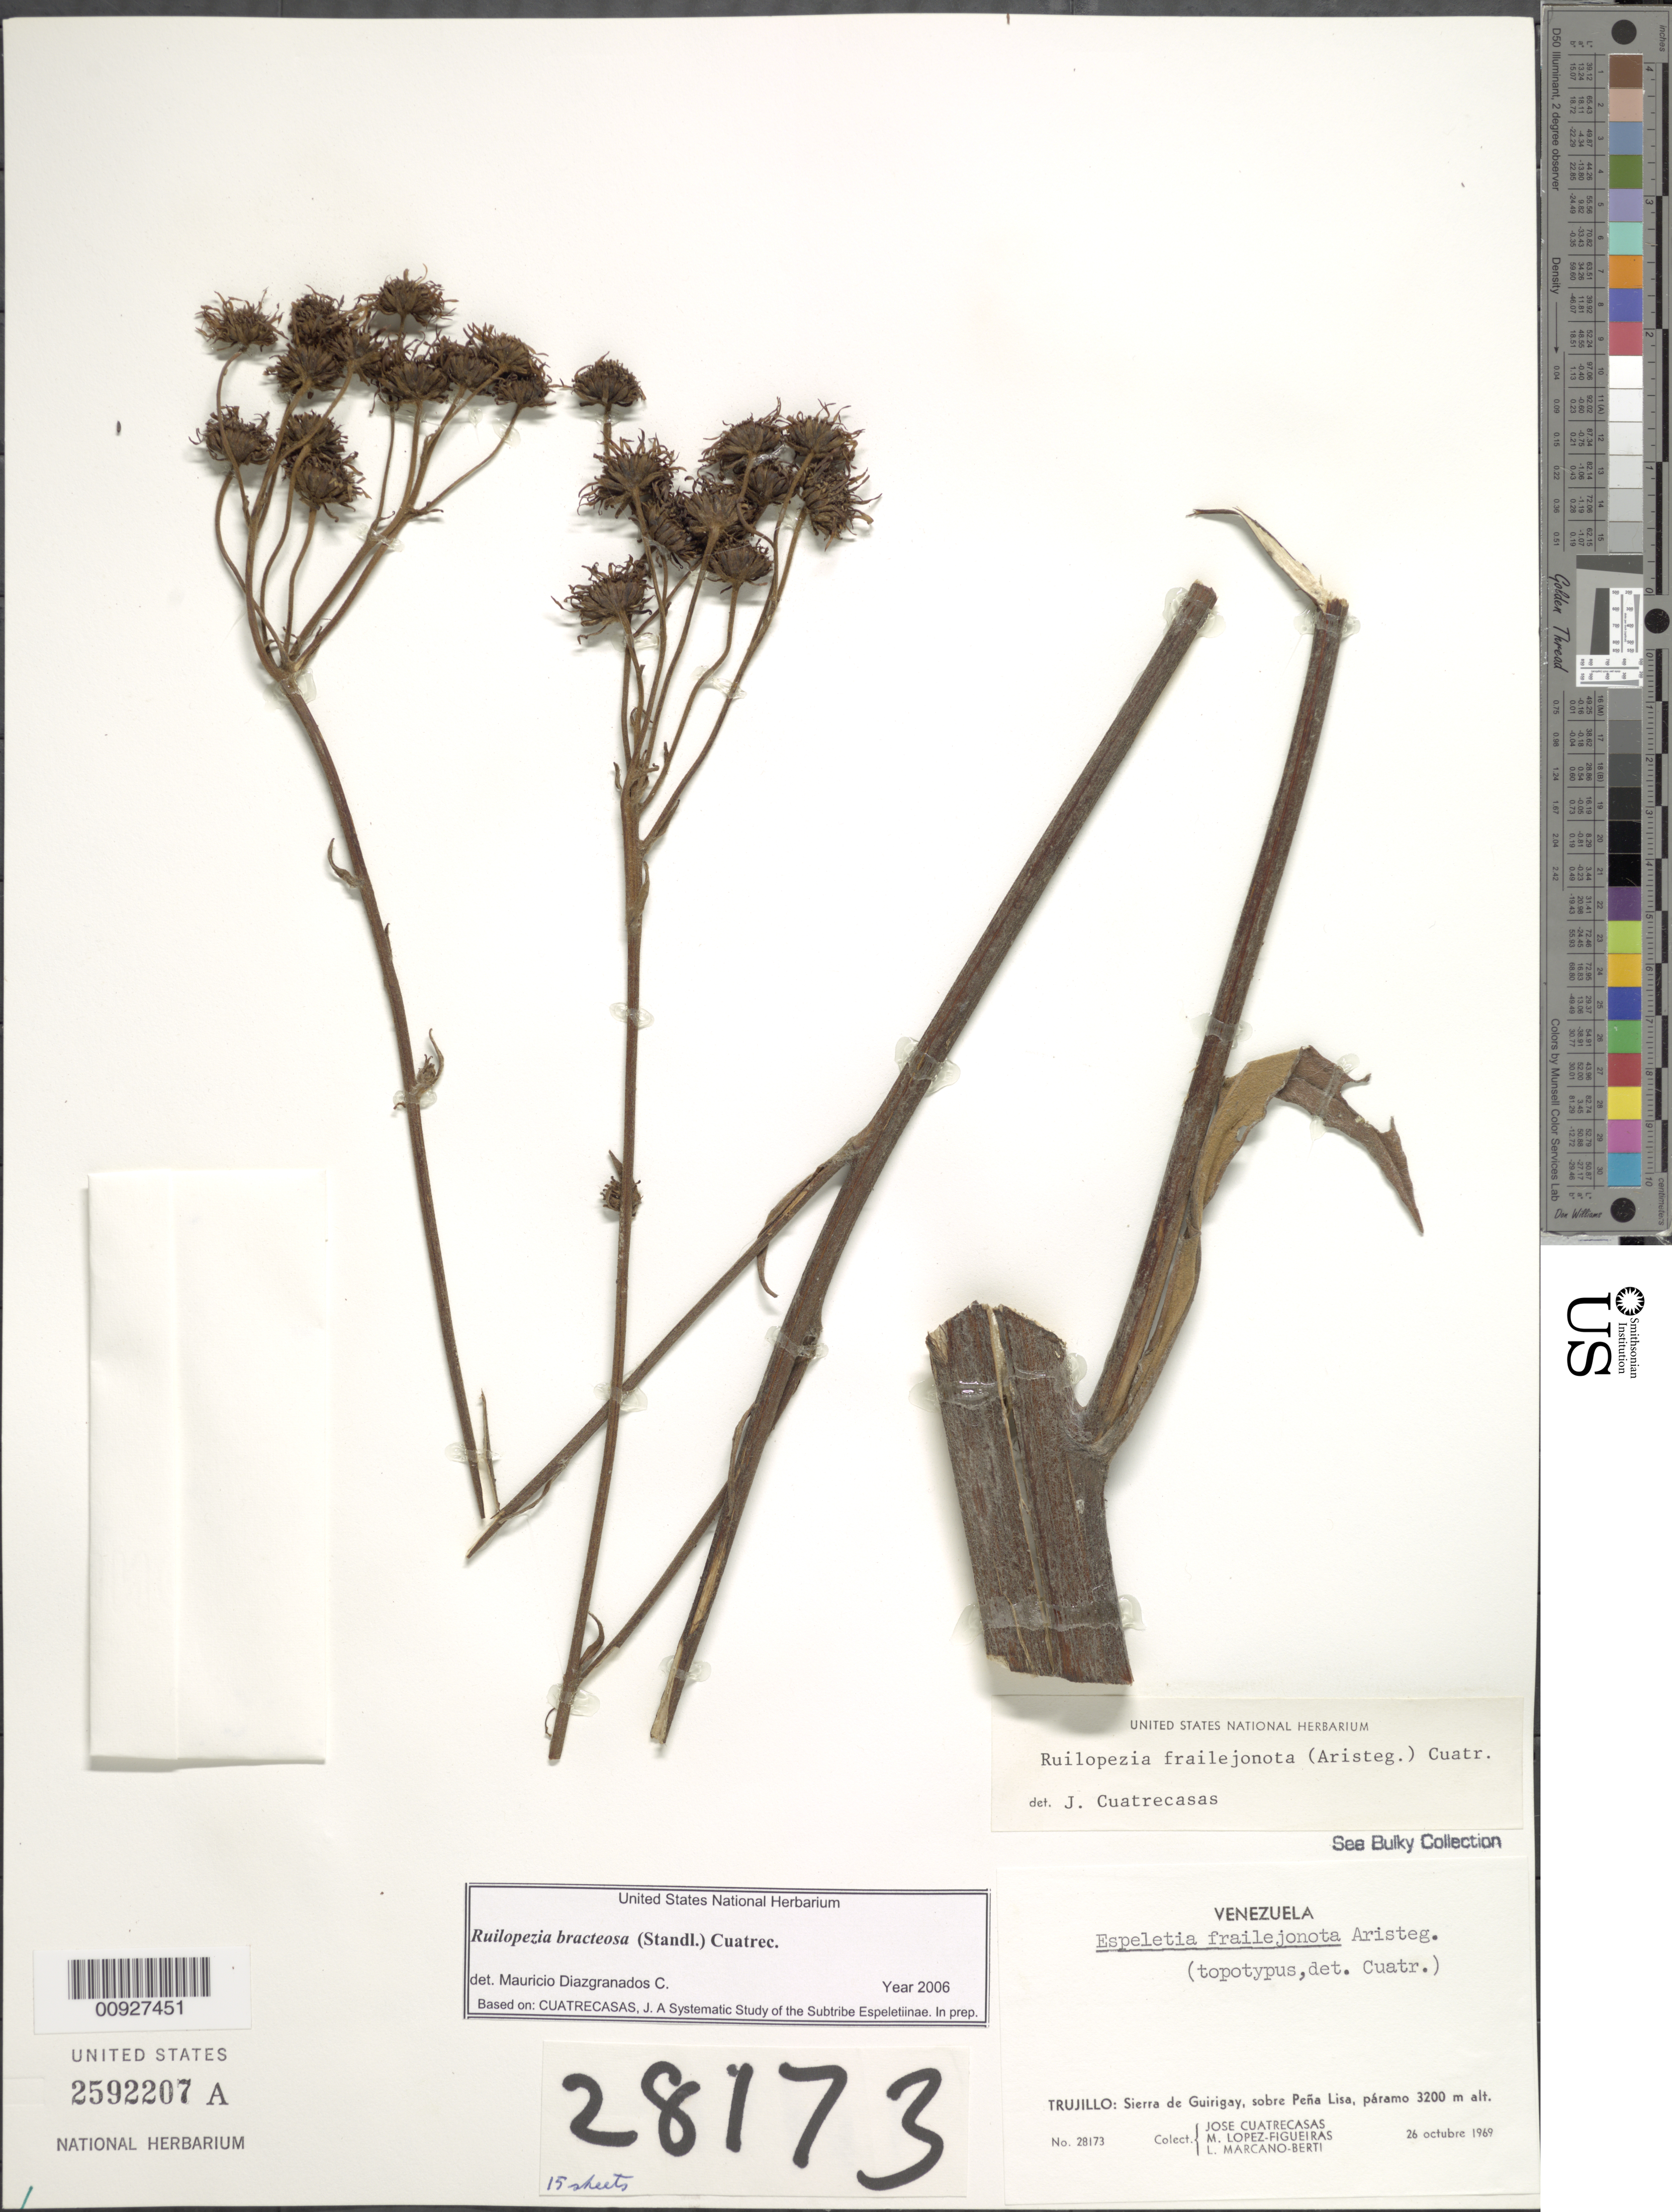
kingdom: Plantae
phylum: Tracheophyta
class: Magnoliopsida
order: Asterales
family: Asteraceae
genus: Ruilopezia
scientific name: Ruilopezia bracteosa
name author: (Standl.) Cuatrec.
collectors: J. Cuatrecasas, M. López Figueiras & L. Marcano-Berti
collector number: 28173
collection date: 1969-10-26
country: Venezuela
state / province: Trujillo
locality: Sierra de Guirigay, sobre Pena Lisa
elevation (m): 3200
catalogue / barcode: US 2592207A